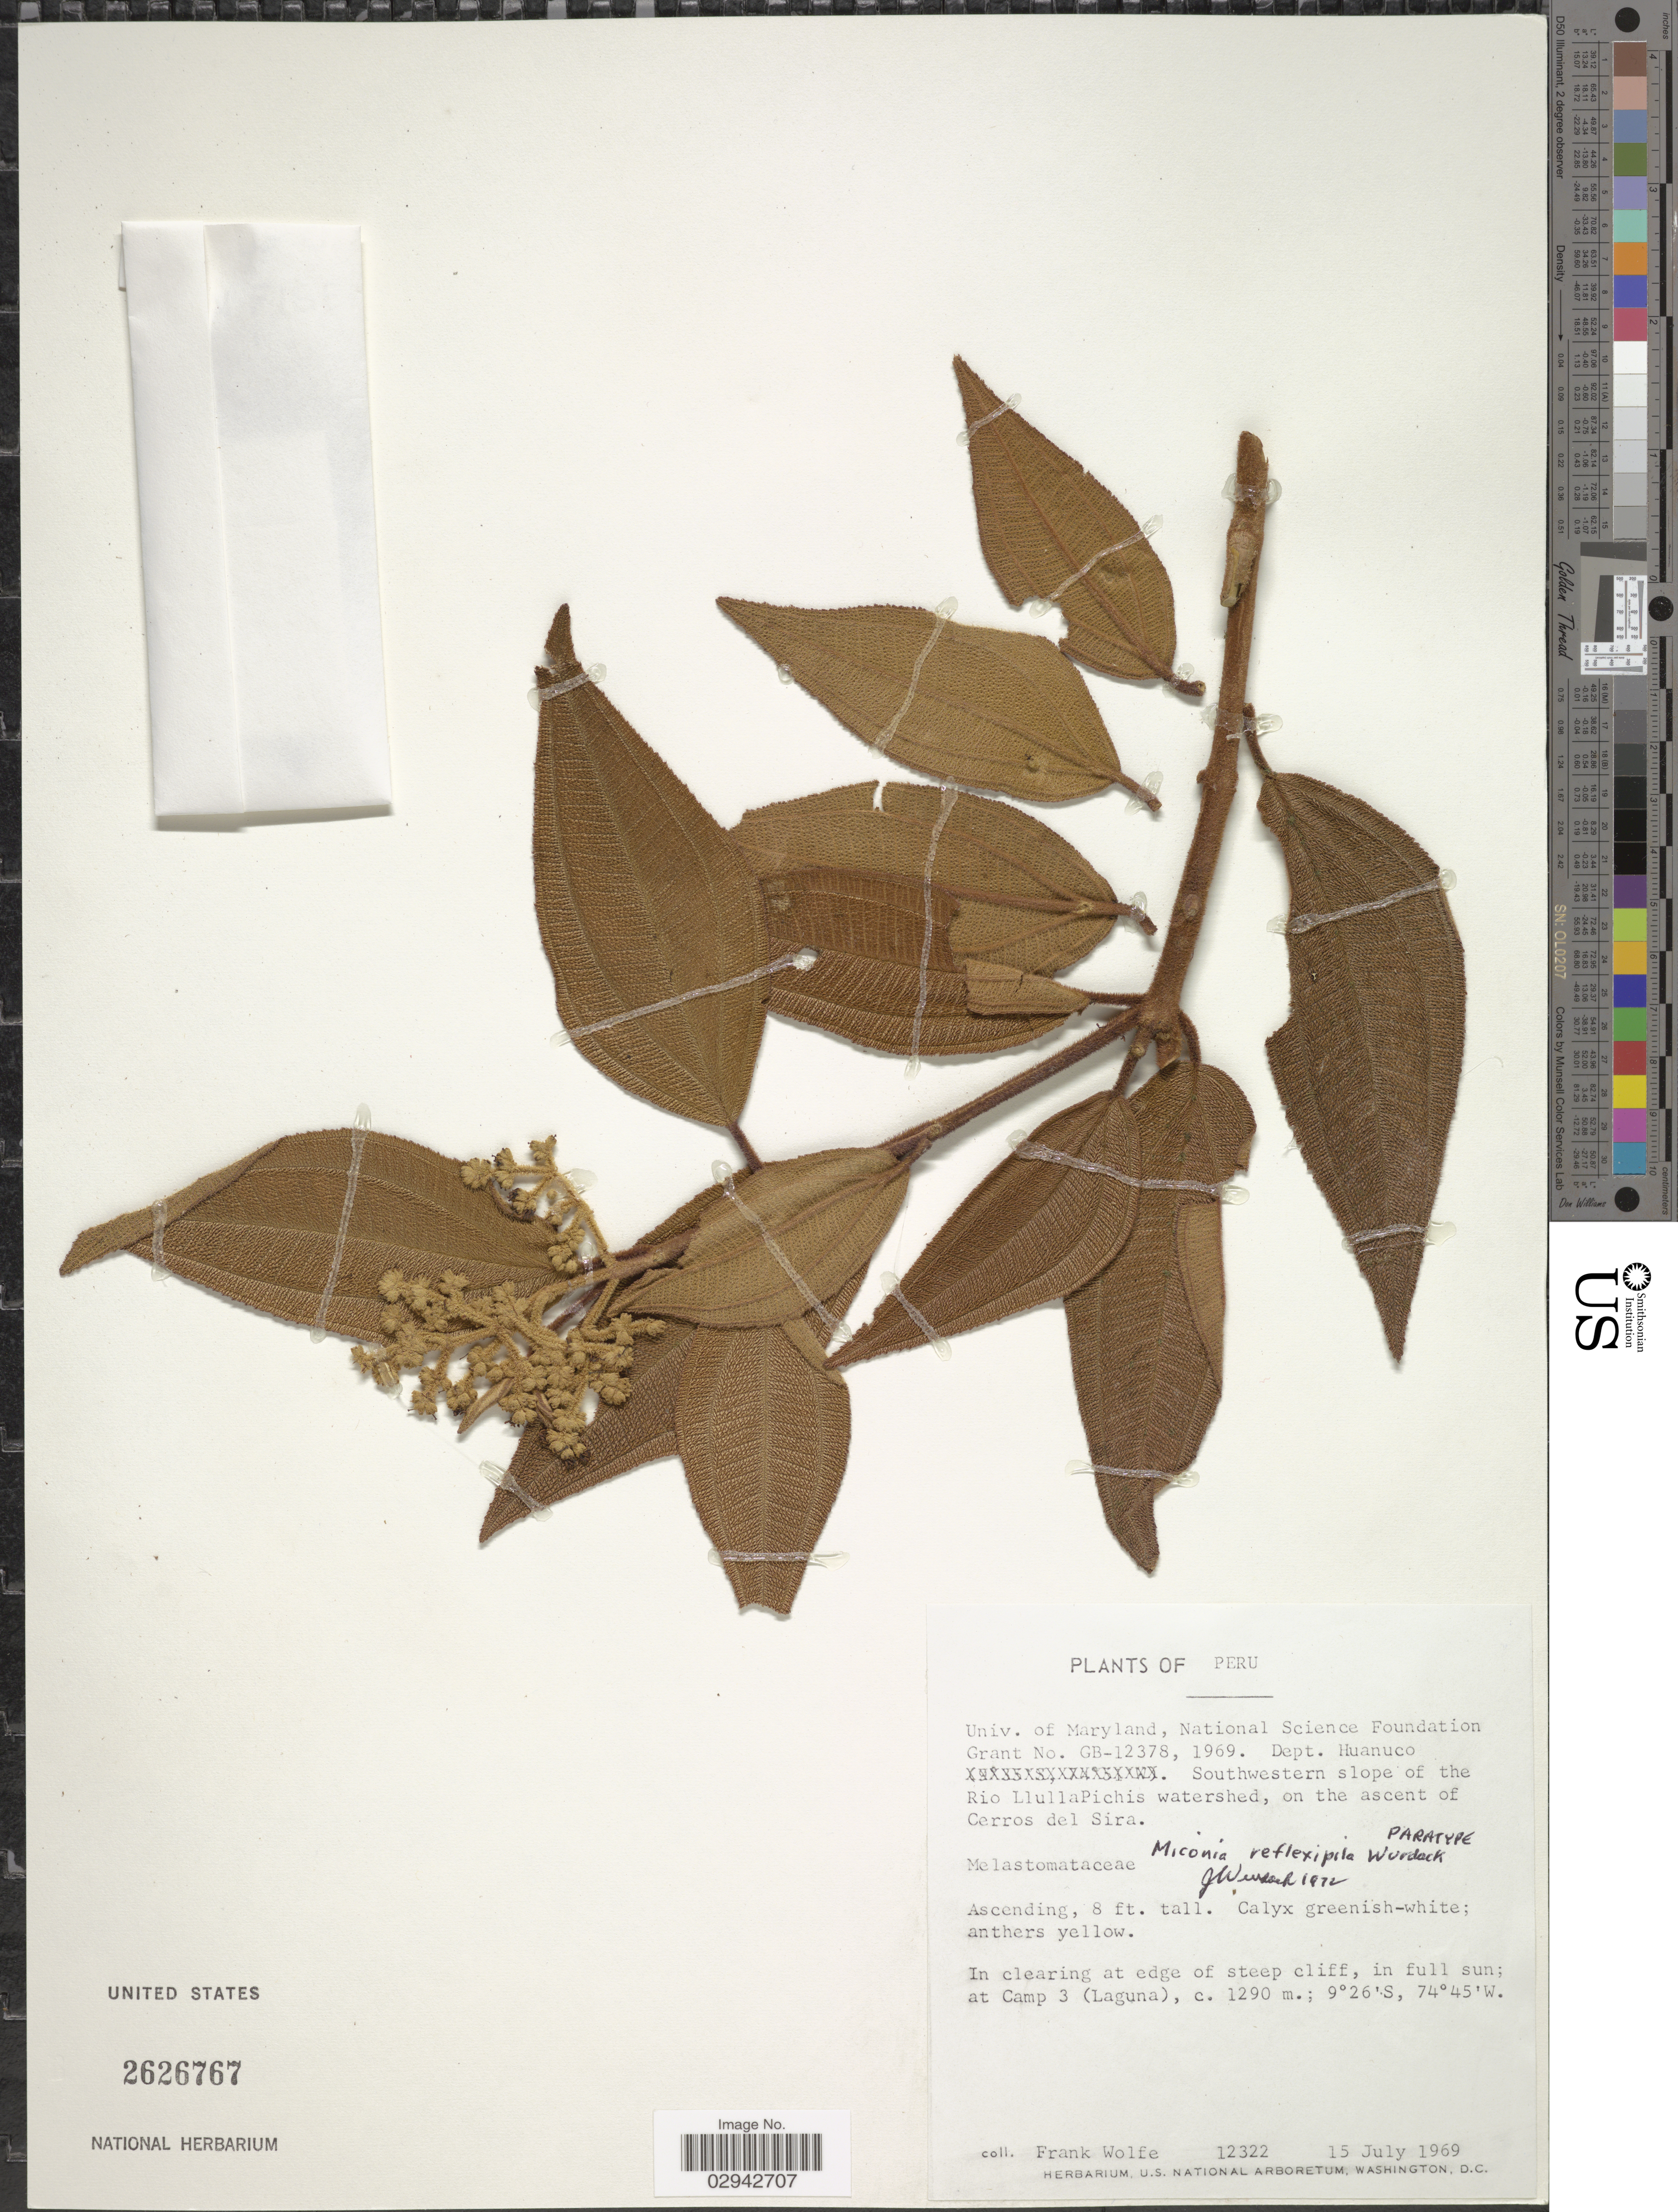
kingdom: Plantae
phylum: Tracheophyta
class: Magnoliopsida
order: Myrtales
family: Melastomataceae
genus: Miconia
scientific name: Miconia reflexipila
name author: Wurdack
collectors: F. Wolfe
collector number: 12322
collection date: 1969-07-15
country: Peru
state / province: Huánuco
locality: Dept. Huanuco, Southwestern slope of the Rio LlullaPichis watershed, on the ascent of Cerros del Sira, In clearing at edge of steep cliffs, in full sun, at Camp 3 (Laguna).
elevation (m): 1290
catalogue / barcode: US 2626767